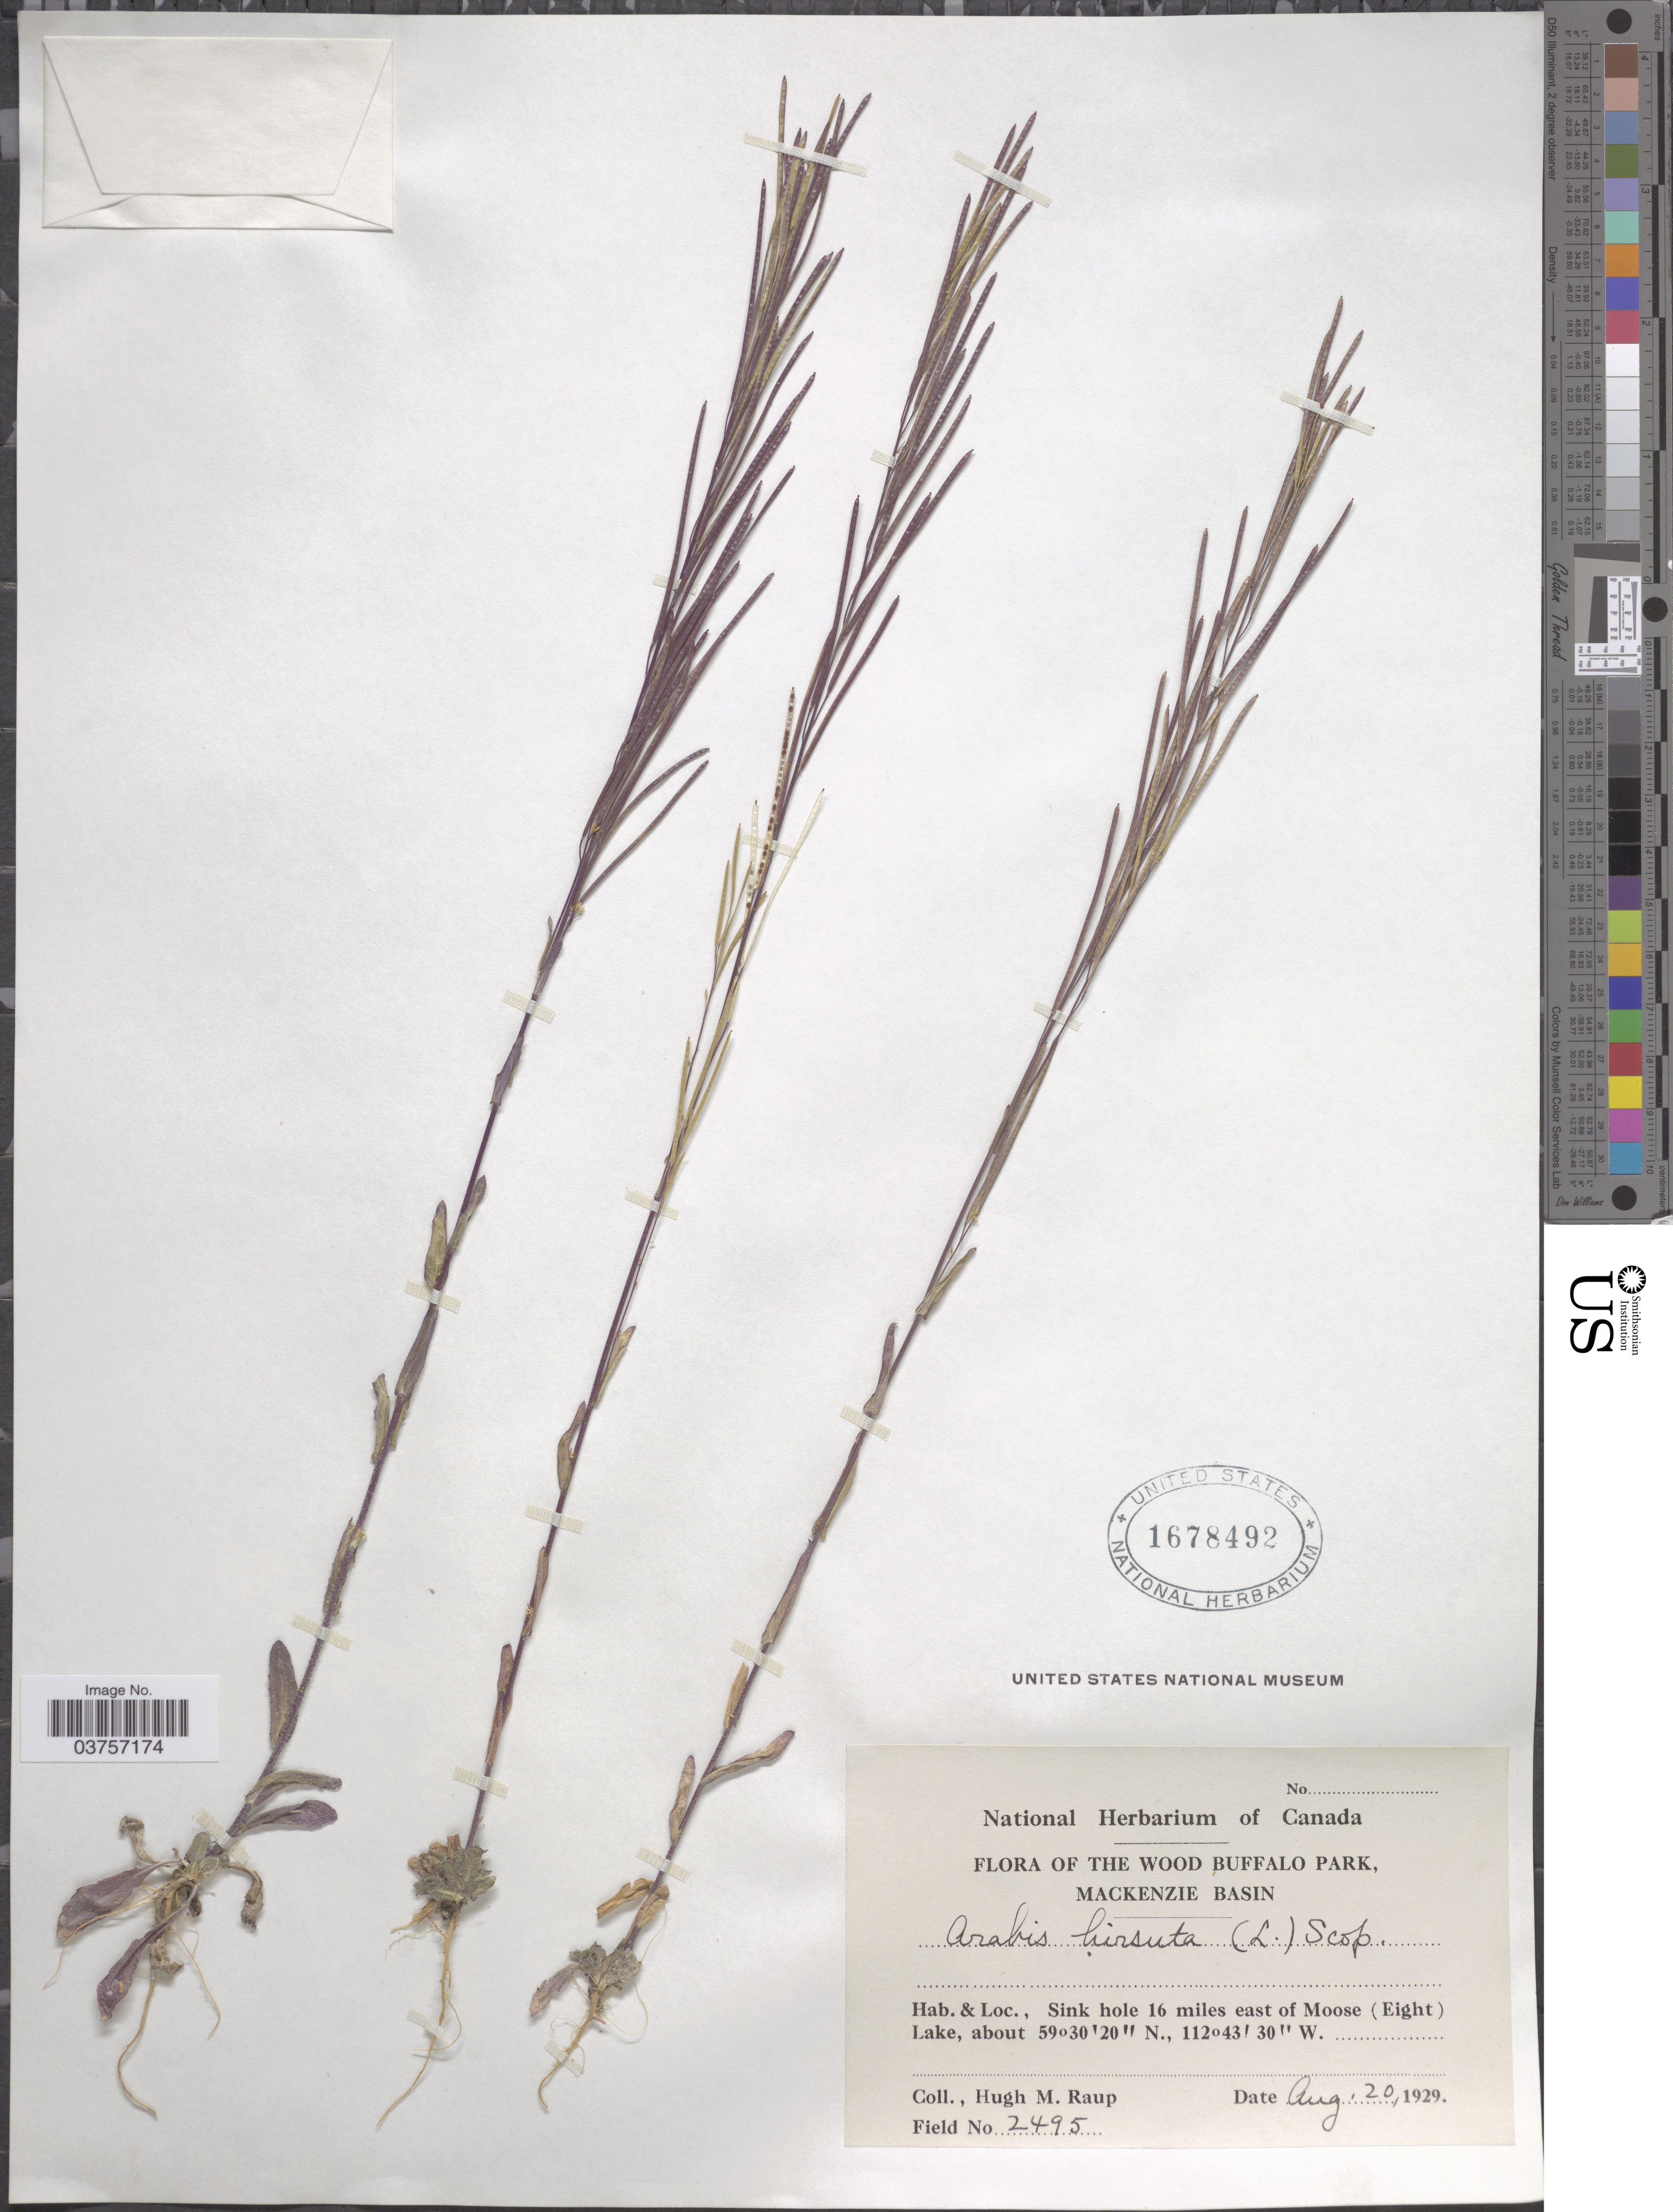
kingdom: Plantae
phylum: Tracheophyta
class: Magnoliopsida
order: Brassicales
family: Brassicaceae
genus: Arabis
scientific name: Arabis hirsuta var. pycnocarpa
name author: M. Hopkins & Rollins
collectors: H. Raup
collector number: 2495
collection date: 1929-08-20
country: Canada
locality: The Wood Buffalo Park, Mackenzie Basin; Sink hole 16 miles east of Moose (Eight) Lake.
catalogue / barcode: US 1678492